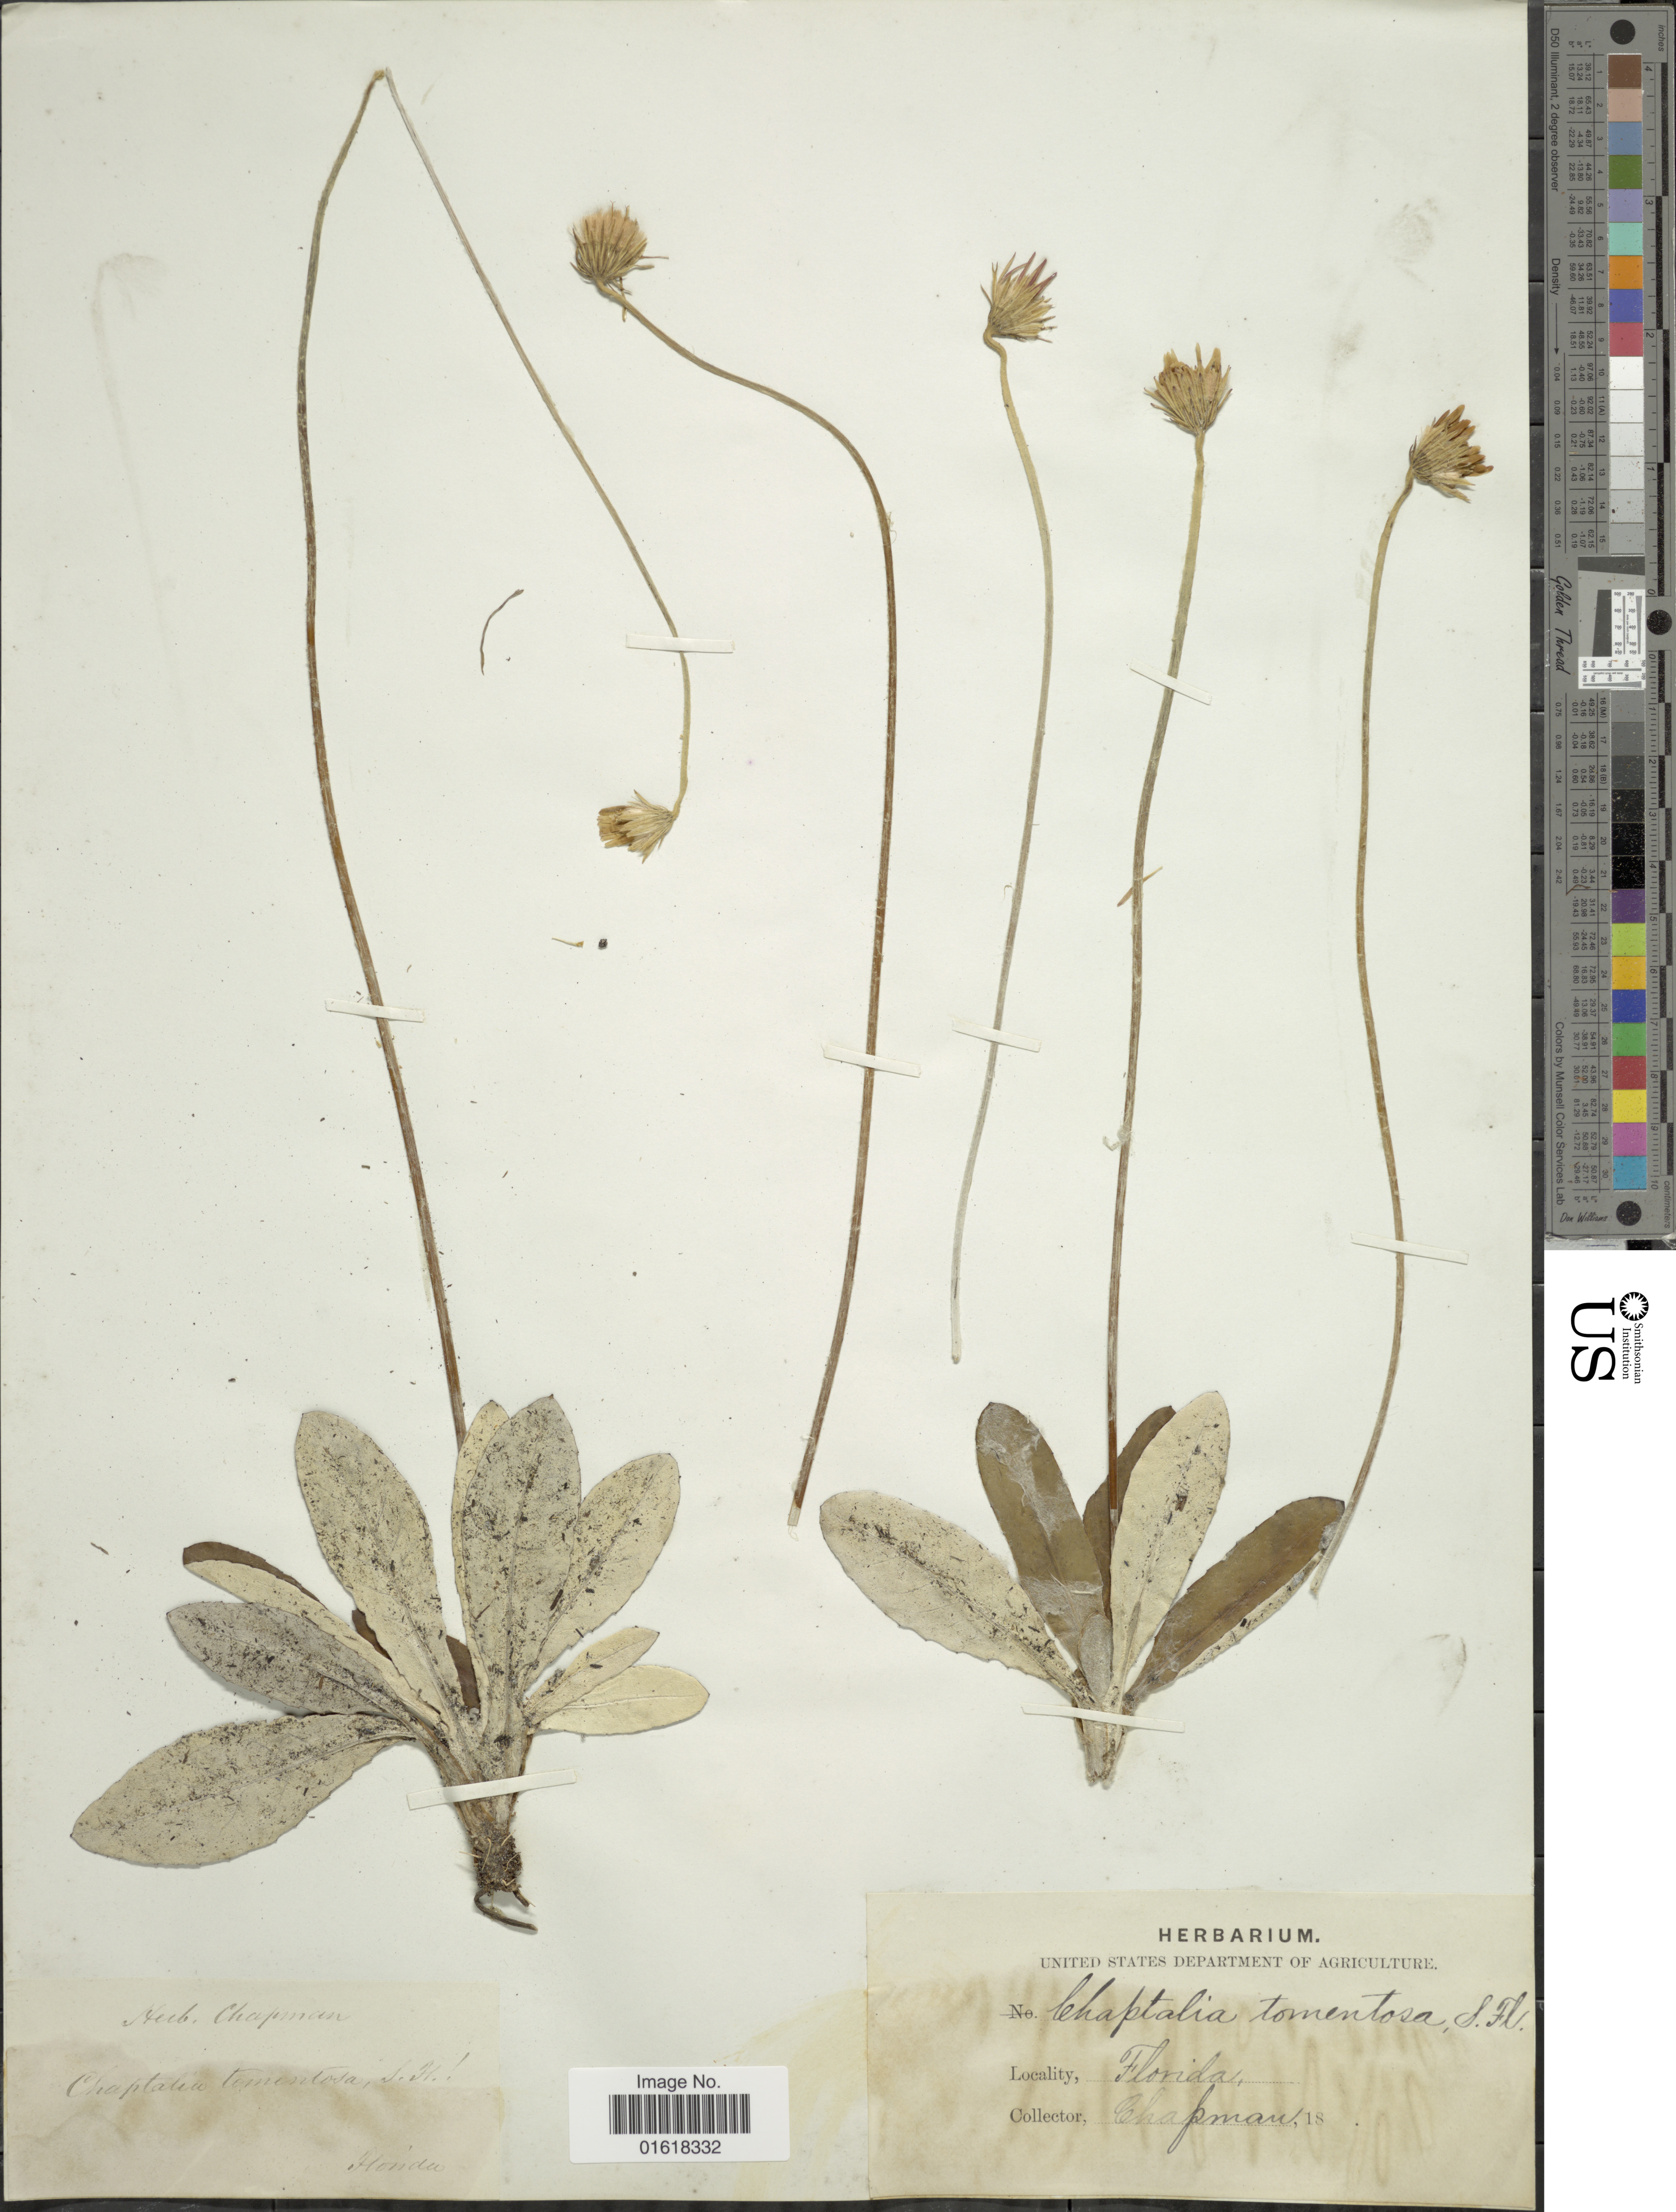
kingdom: Plantae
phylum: Tracheophyta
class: Magnoliopsida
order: Asterales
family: Asteraceae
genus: Chaptalia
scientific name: Chaptalia tomentosa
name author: Vent.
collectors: A. Chapman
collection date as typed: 18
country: United States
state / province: Florida